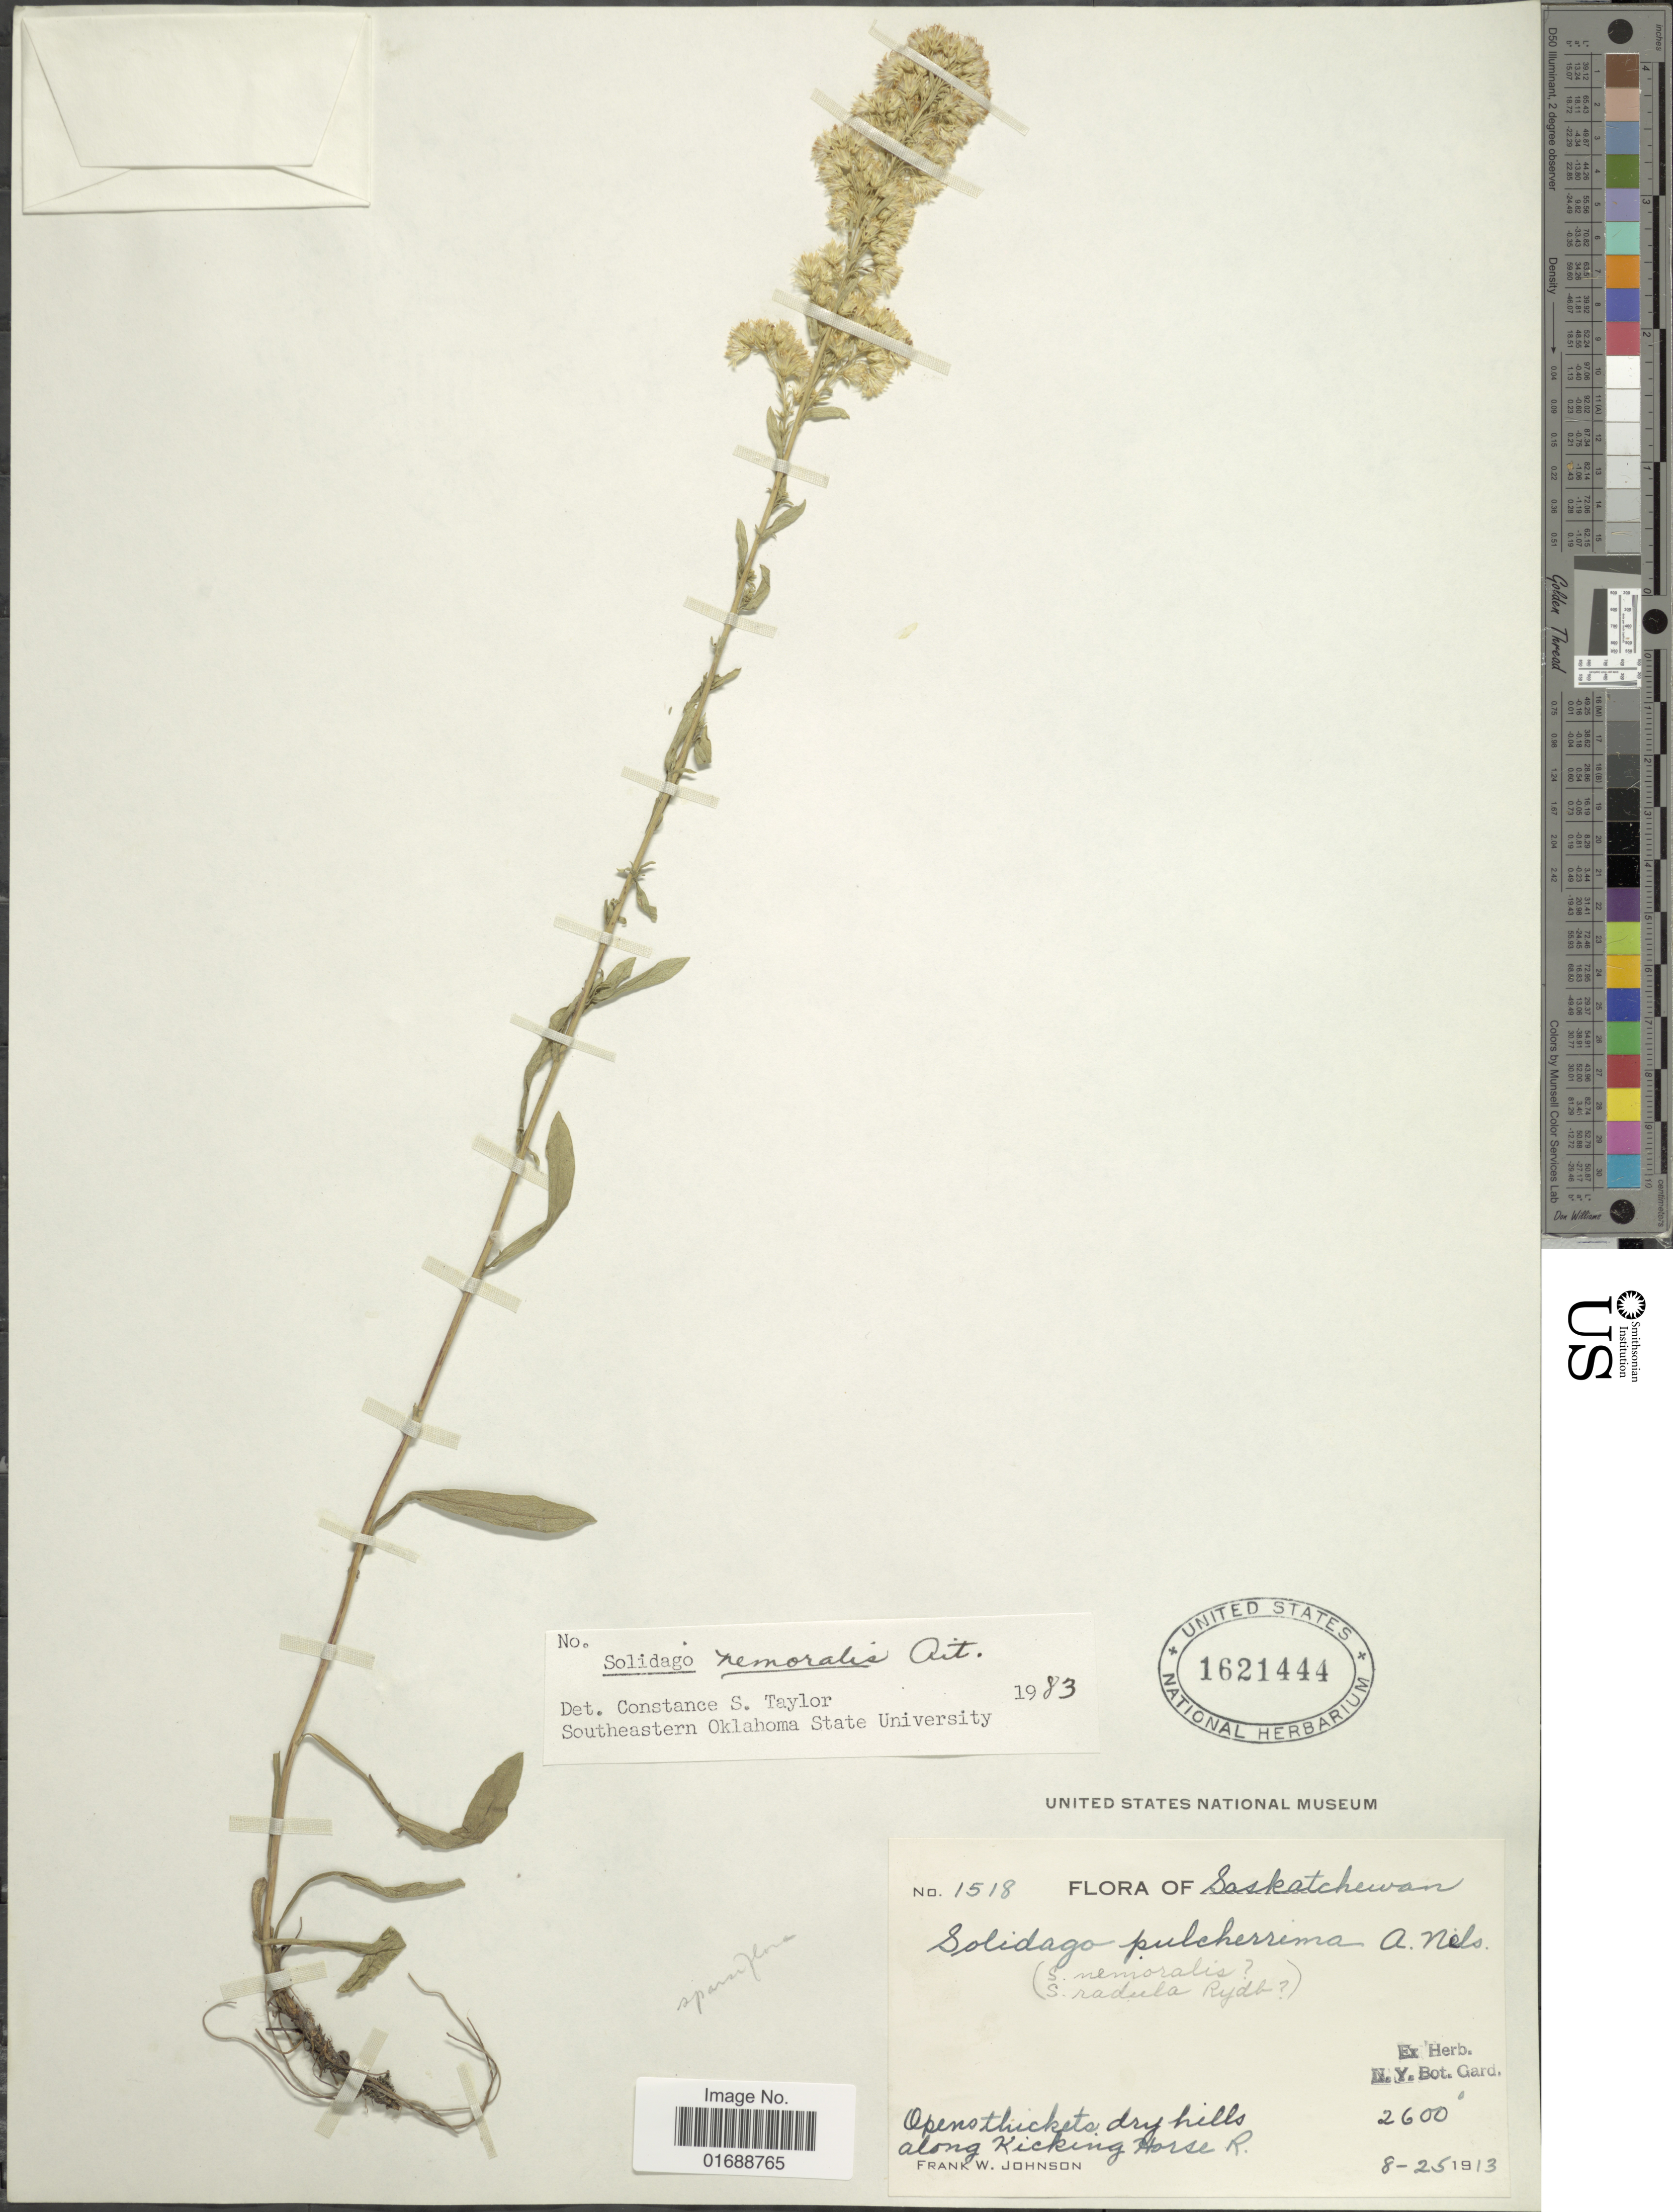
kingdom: Plantae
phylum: Tracheophyta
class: Magnoliopsida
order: Asterales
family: Asteraceae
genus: Solidago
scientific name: Solidago nemoralis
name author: Aiton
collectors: F. W. Johnson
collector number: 1518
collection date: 1913-08-25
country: Canada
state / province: Saskatchewan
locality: Along Kicking Horse R.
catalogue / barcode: US 1621444